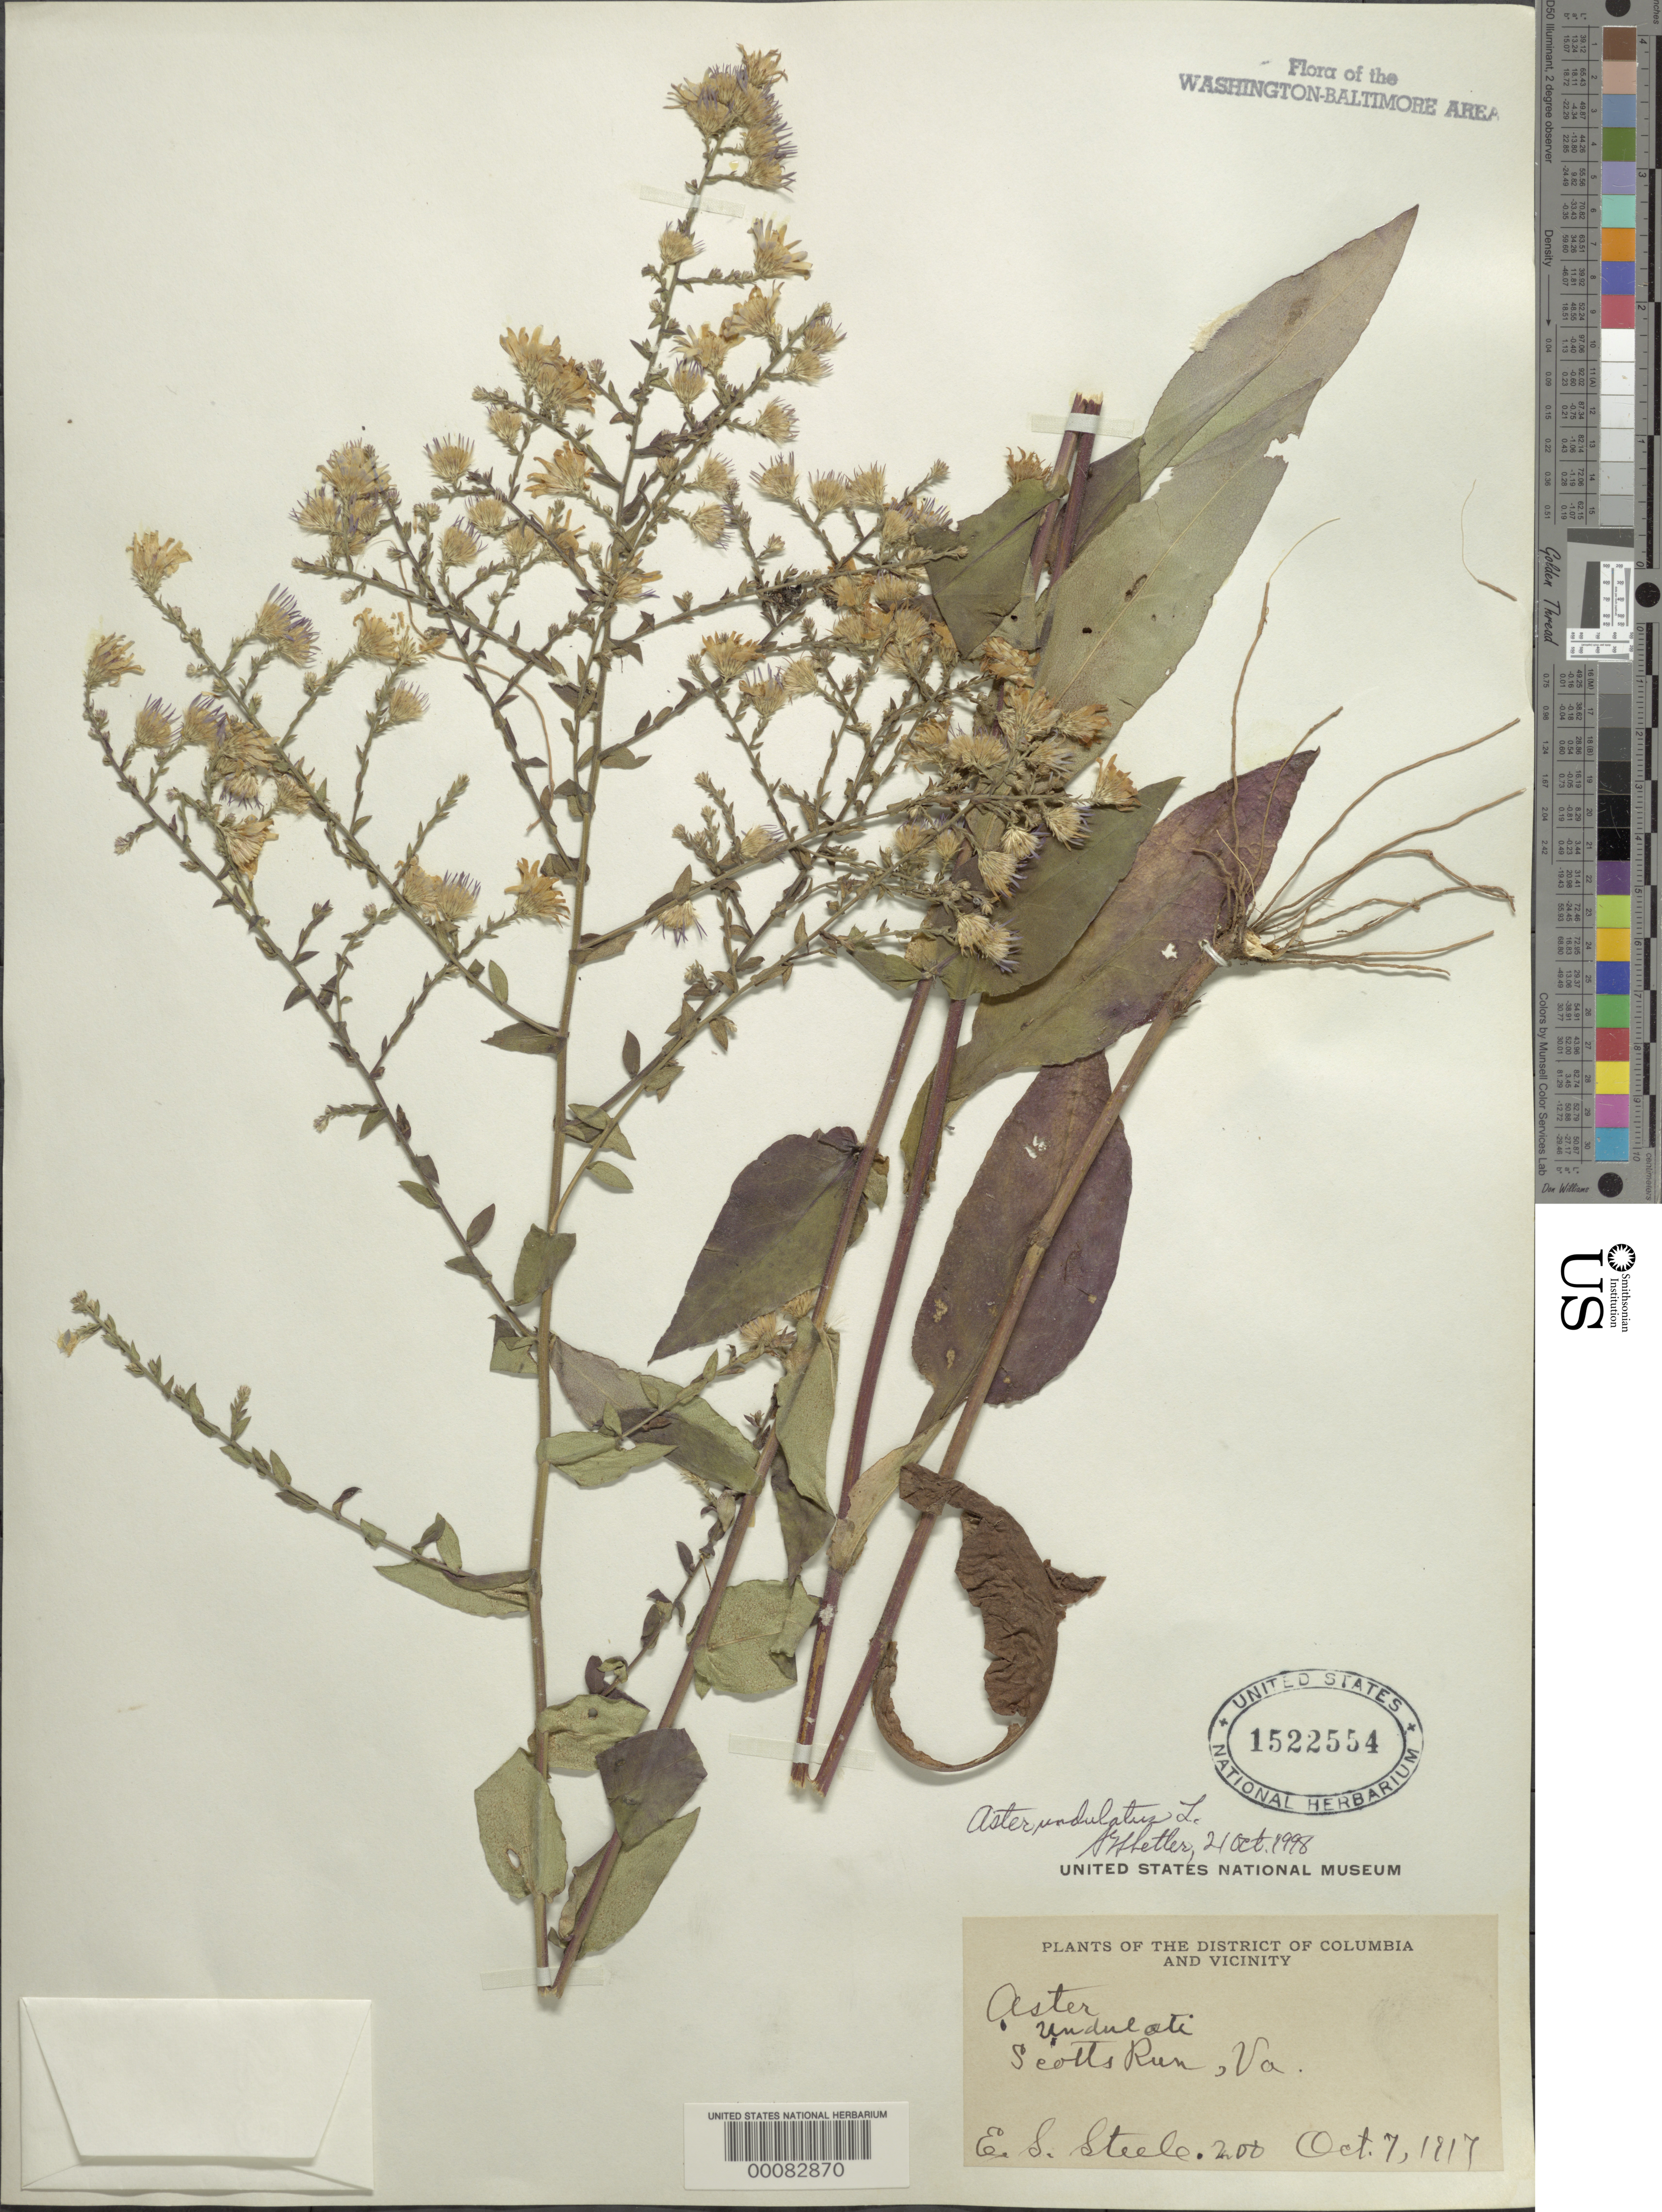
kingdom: Plantae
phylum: Tracheophyta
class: Magnoliopsida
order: Asterales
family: Asteraceae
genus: Symphyotrichum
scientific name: Symphyotrichum undulatum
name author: (L.) G.L. Nesom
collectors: E. Steele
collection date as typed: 07 Oct 1917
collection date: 1917-10-07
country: United States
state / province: Virginia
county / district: Fairfax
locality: Scotts Run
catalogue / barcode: US 1522554